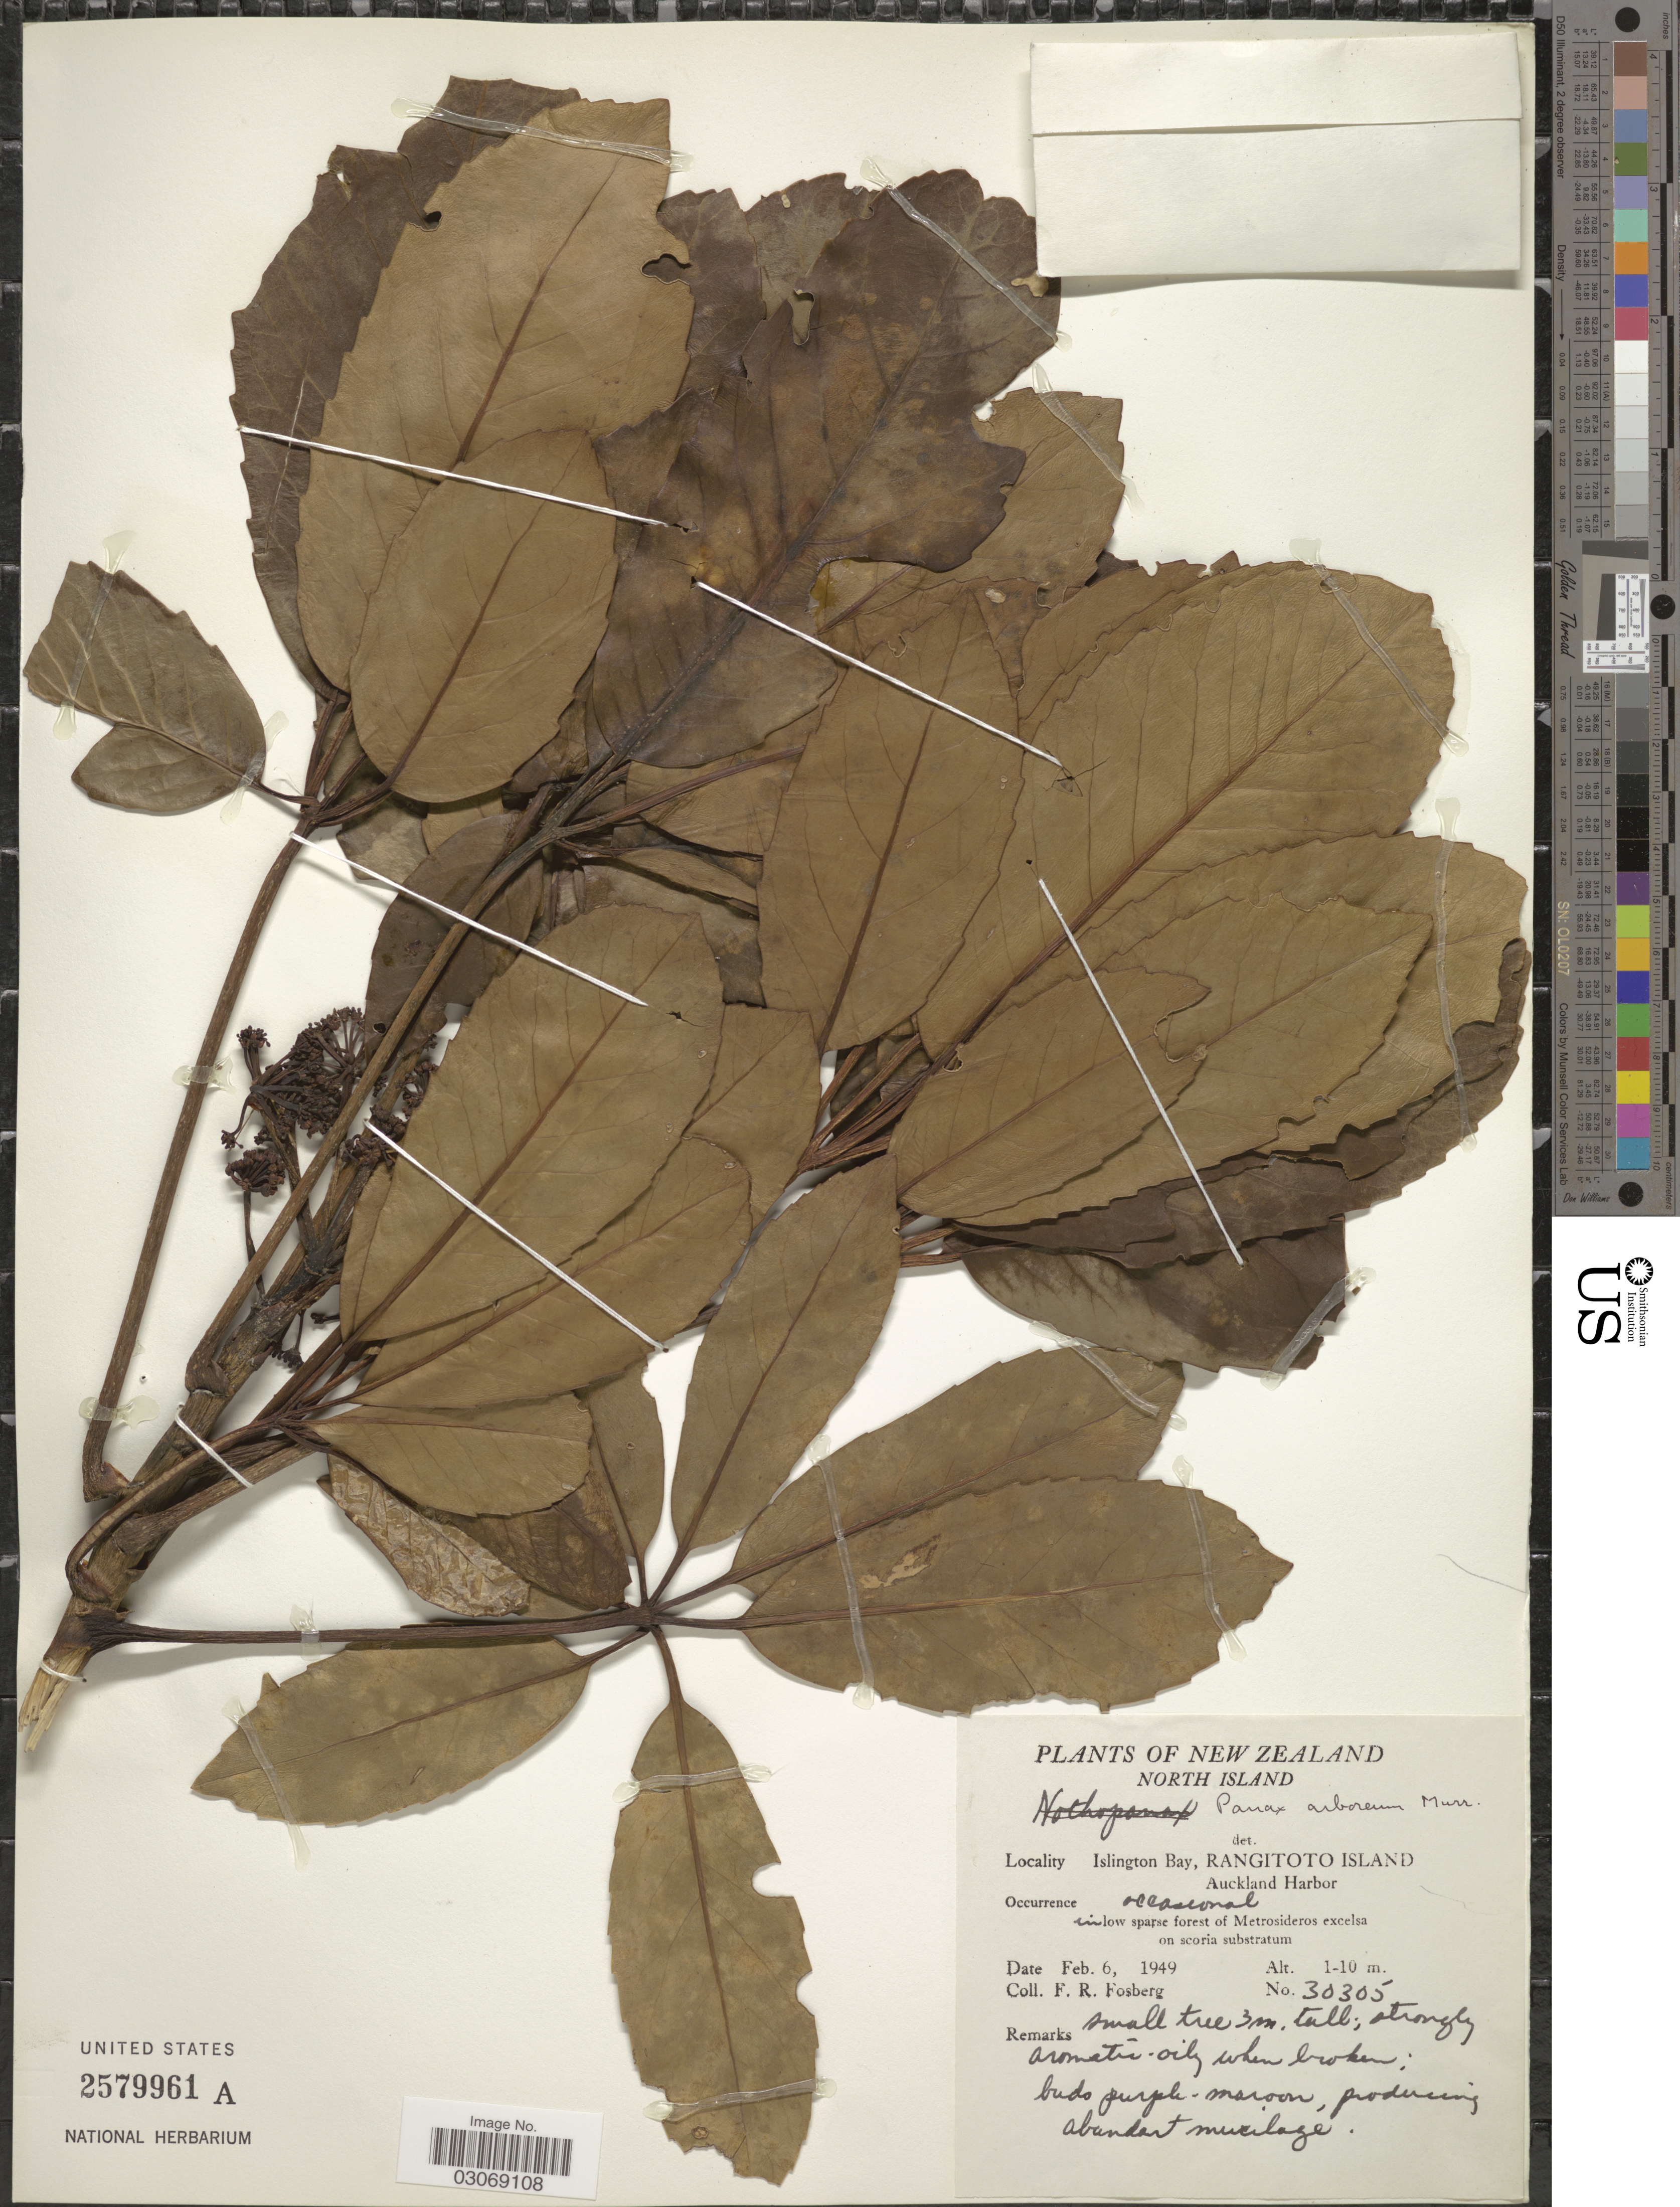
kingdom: Plantae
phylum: Tracheophyta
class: Magnoliopsida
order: Apiales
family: Araliaceae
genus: Nothopanax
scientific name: Nothopanax arboreus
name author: (L. f.) Seem.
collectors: F. R. Fosberg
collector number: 30305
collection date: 1949-02-06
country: New Zealand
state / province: Auckland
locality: North Island. Islington Bay, Rangitoto Island, Auckland Harbor.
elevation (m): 1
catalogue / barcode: US 2579961A